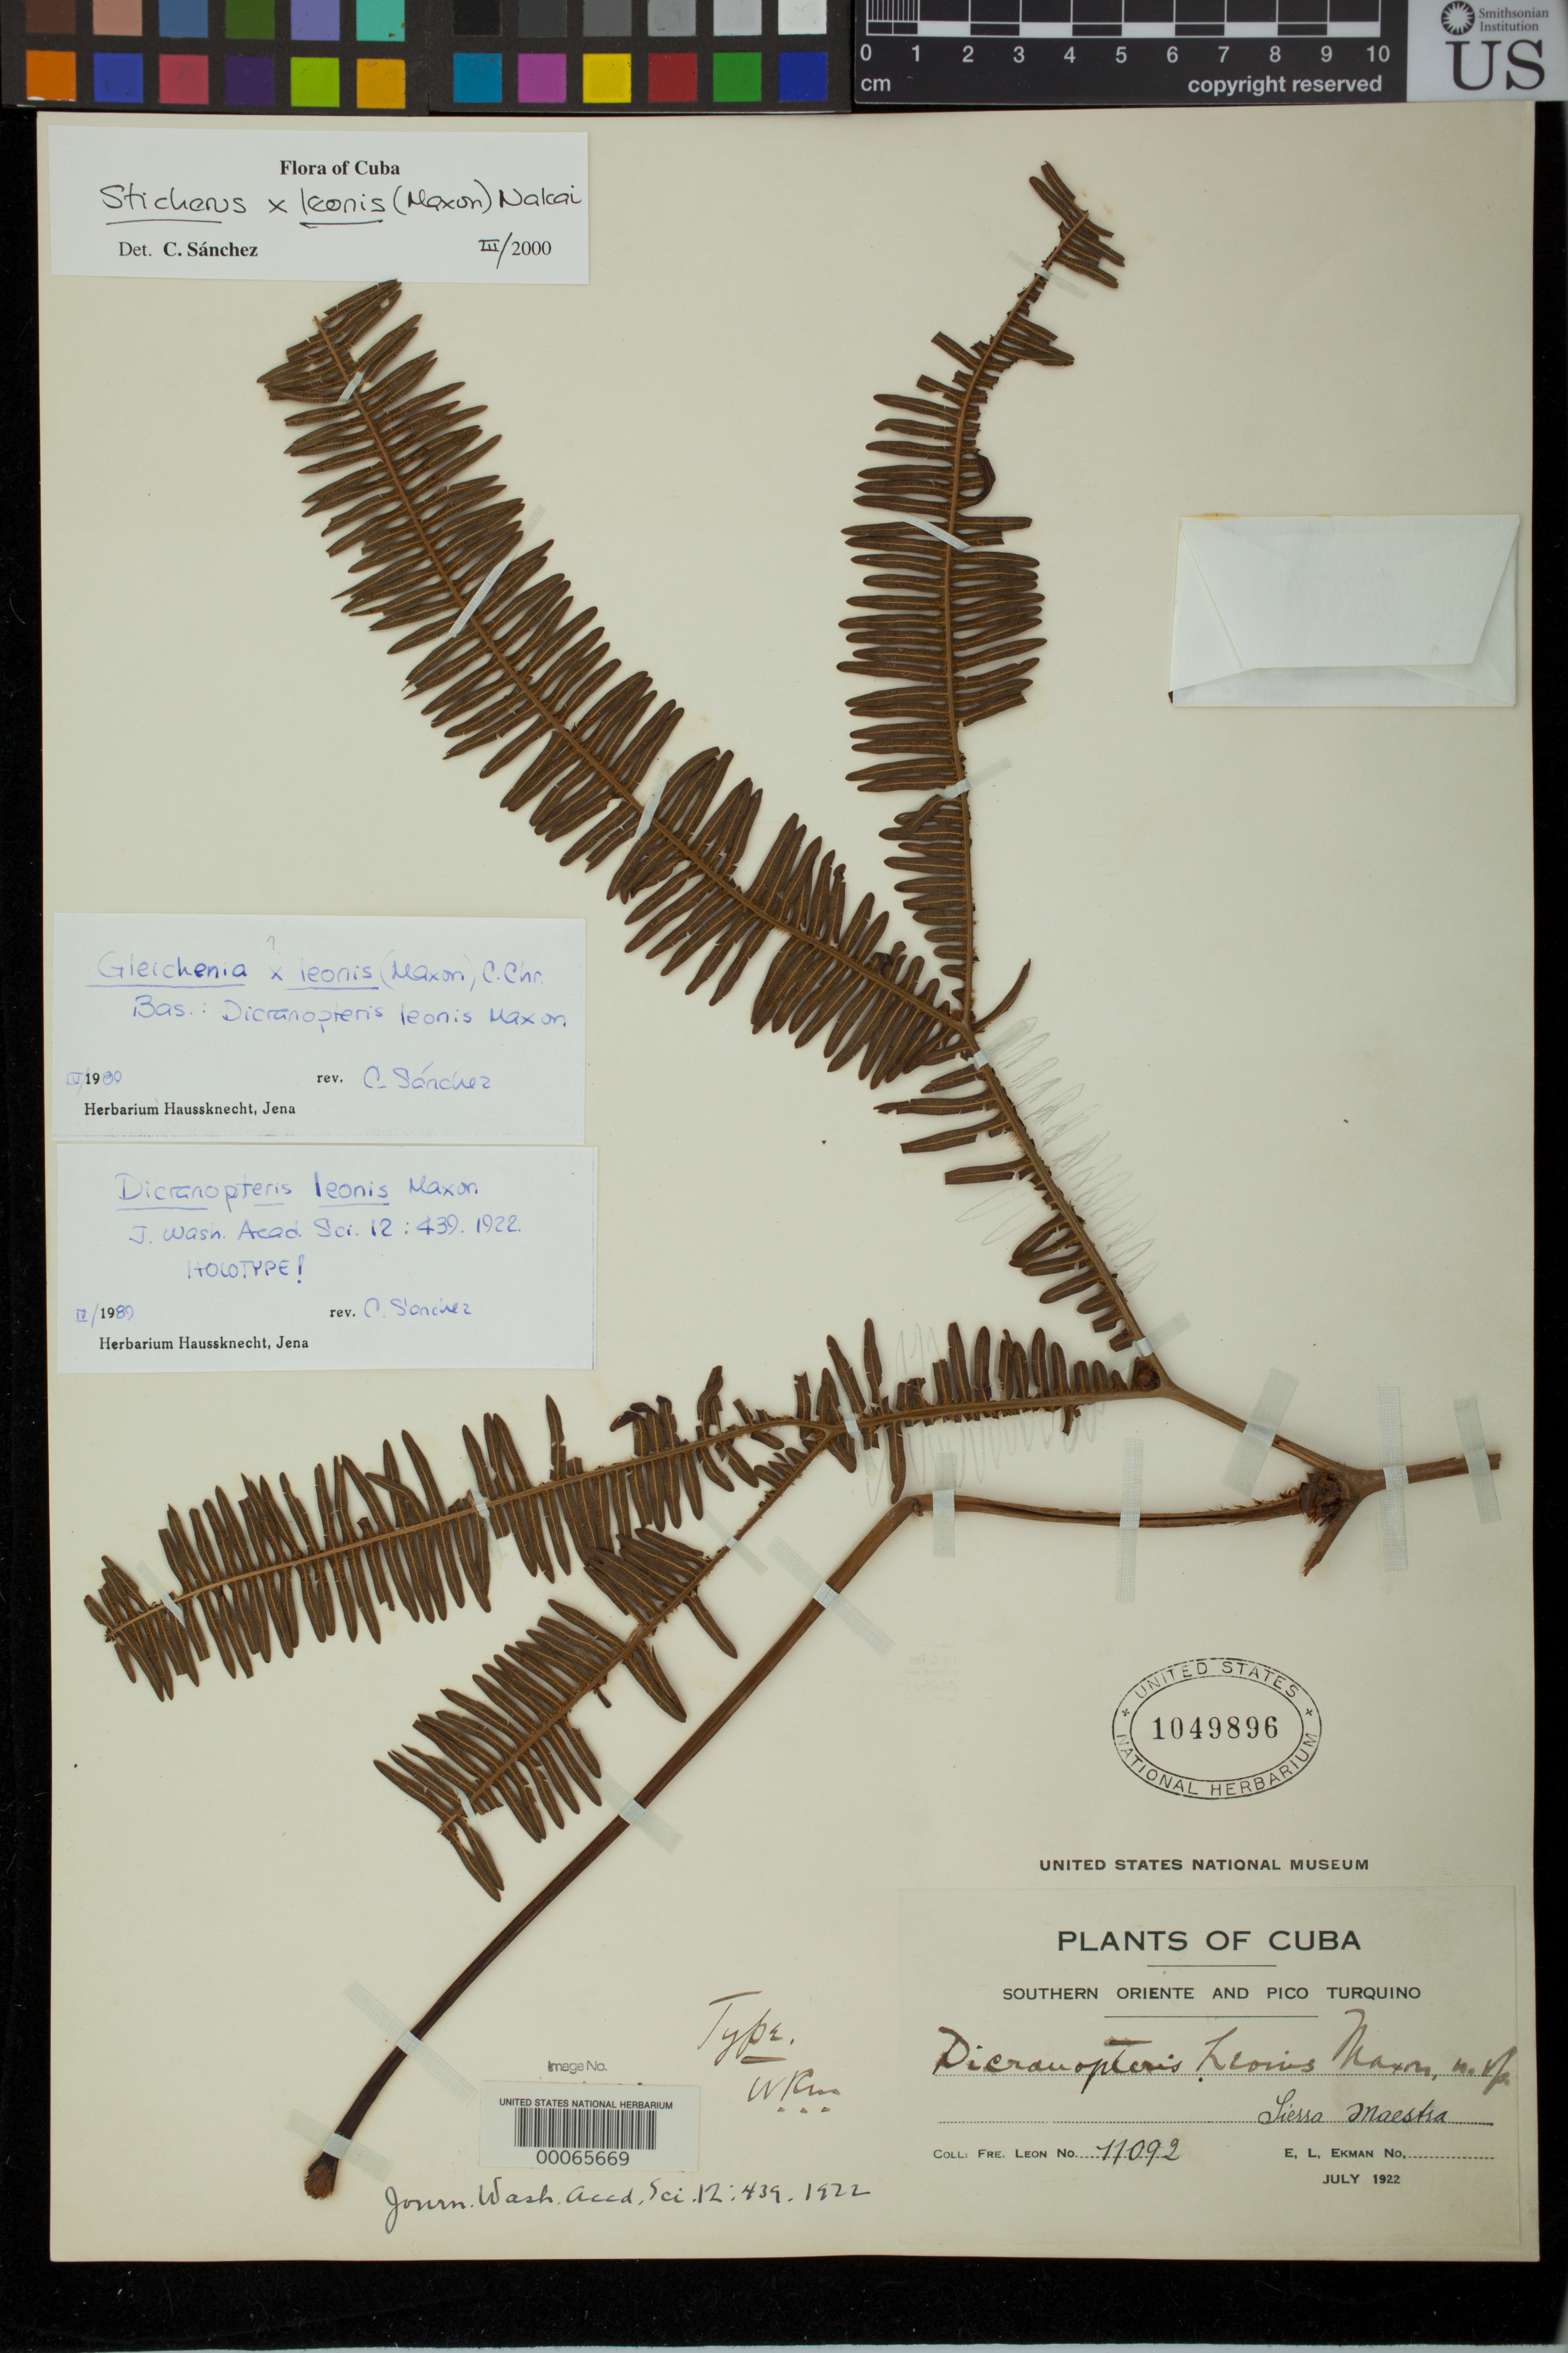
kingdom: Plantae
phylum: Tracheophyta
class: Polypodiopsida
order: Gleicheniales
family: Gleicheniaceae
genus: Dicranopteris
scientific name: Dicranopteris leonis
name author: Maxon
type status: Holotype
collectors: J. León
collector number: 11092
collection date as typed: Jul 1922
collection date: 1922-07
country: Cuba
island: Greater Antilles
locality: Sierra Maestra, southern Oriente & Pico Turquino.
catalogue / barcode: US 1049896